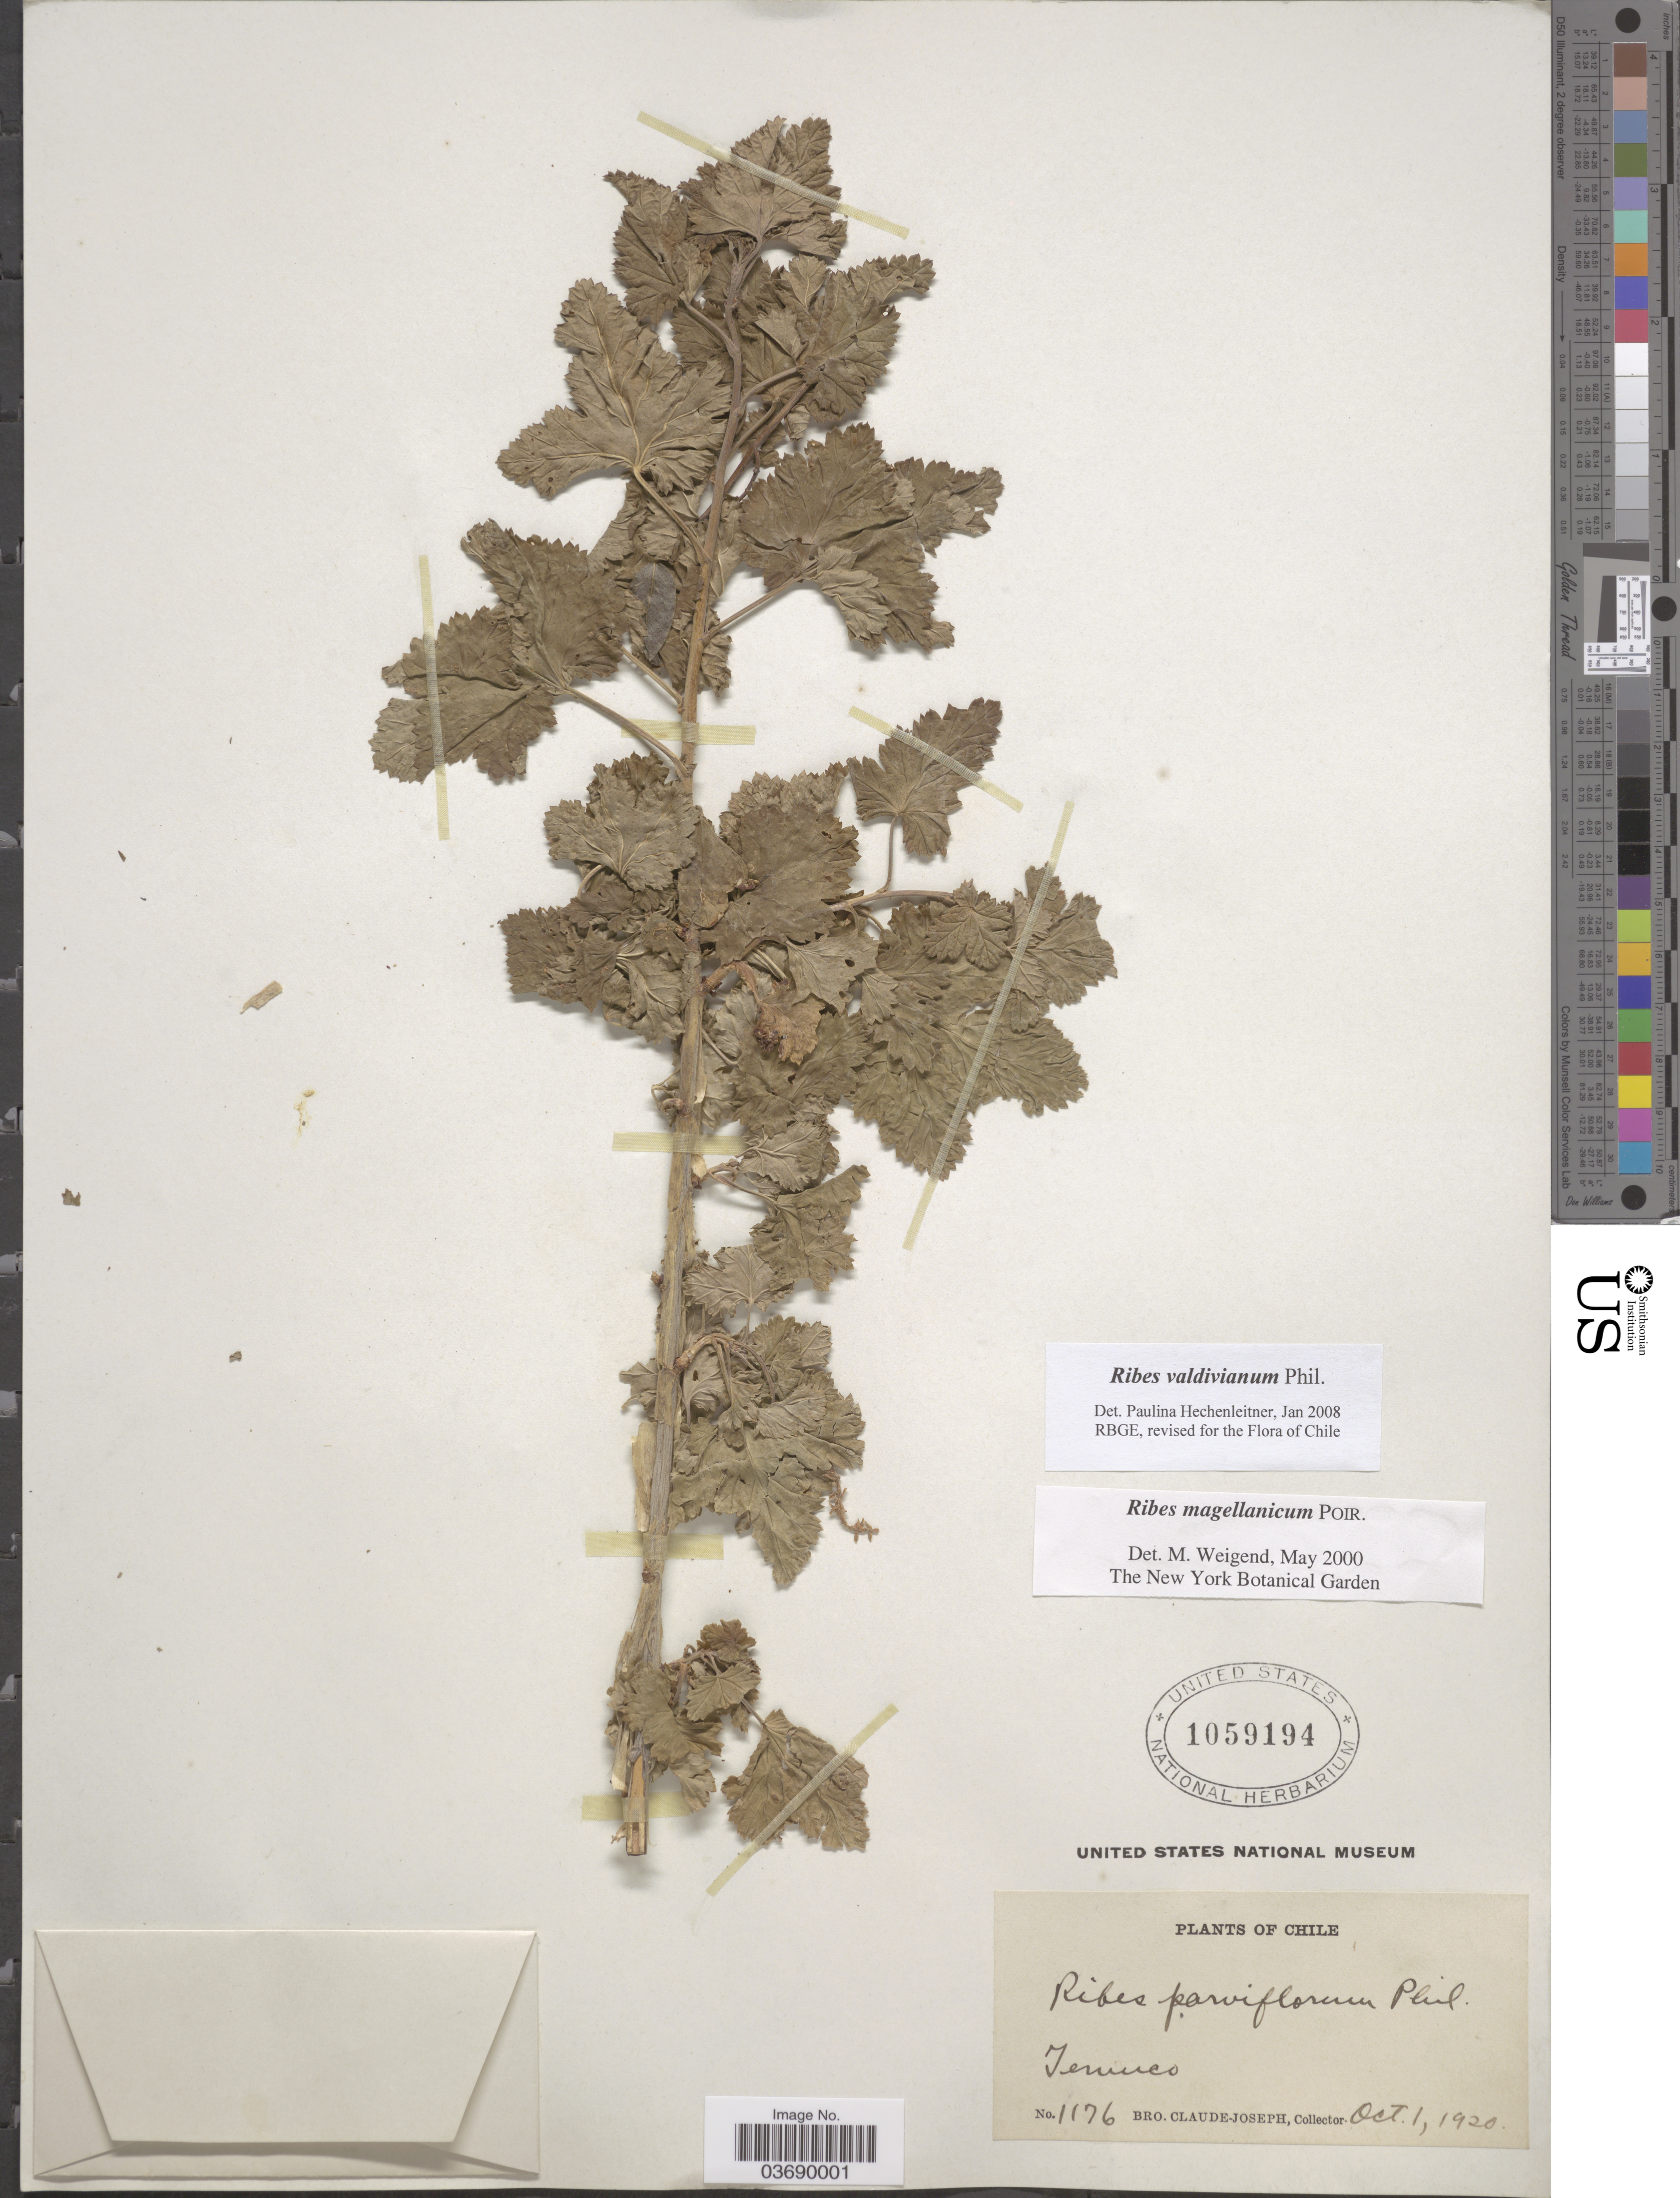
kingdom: Plantae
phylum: Tracheophyta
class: Magnoliopsida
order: Saxifragales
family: Grossulariaceae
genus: Ribes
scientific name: Ribes valdivianum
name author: Phil.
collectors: Bro. Claude-Joseph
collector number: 1176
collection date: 1920-10-01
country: Chile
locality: Temuco.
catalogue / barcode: US 1059194